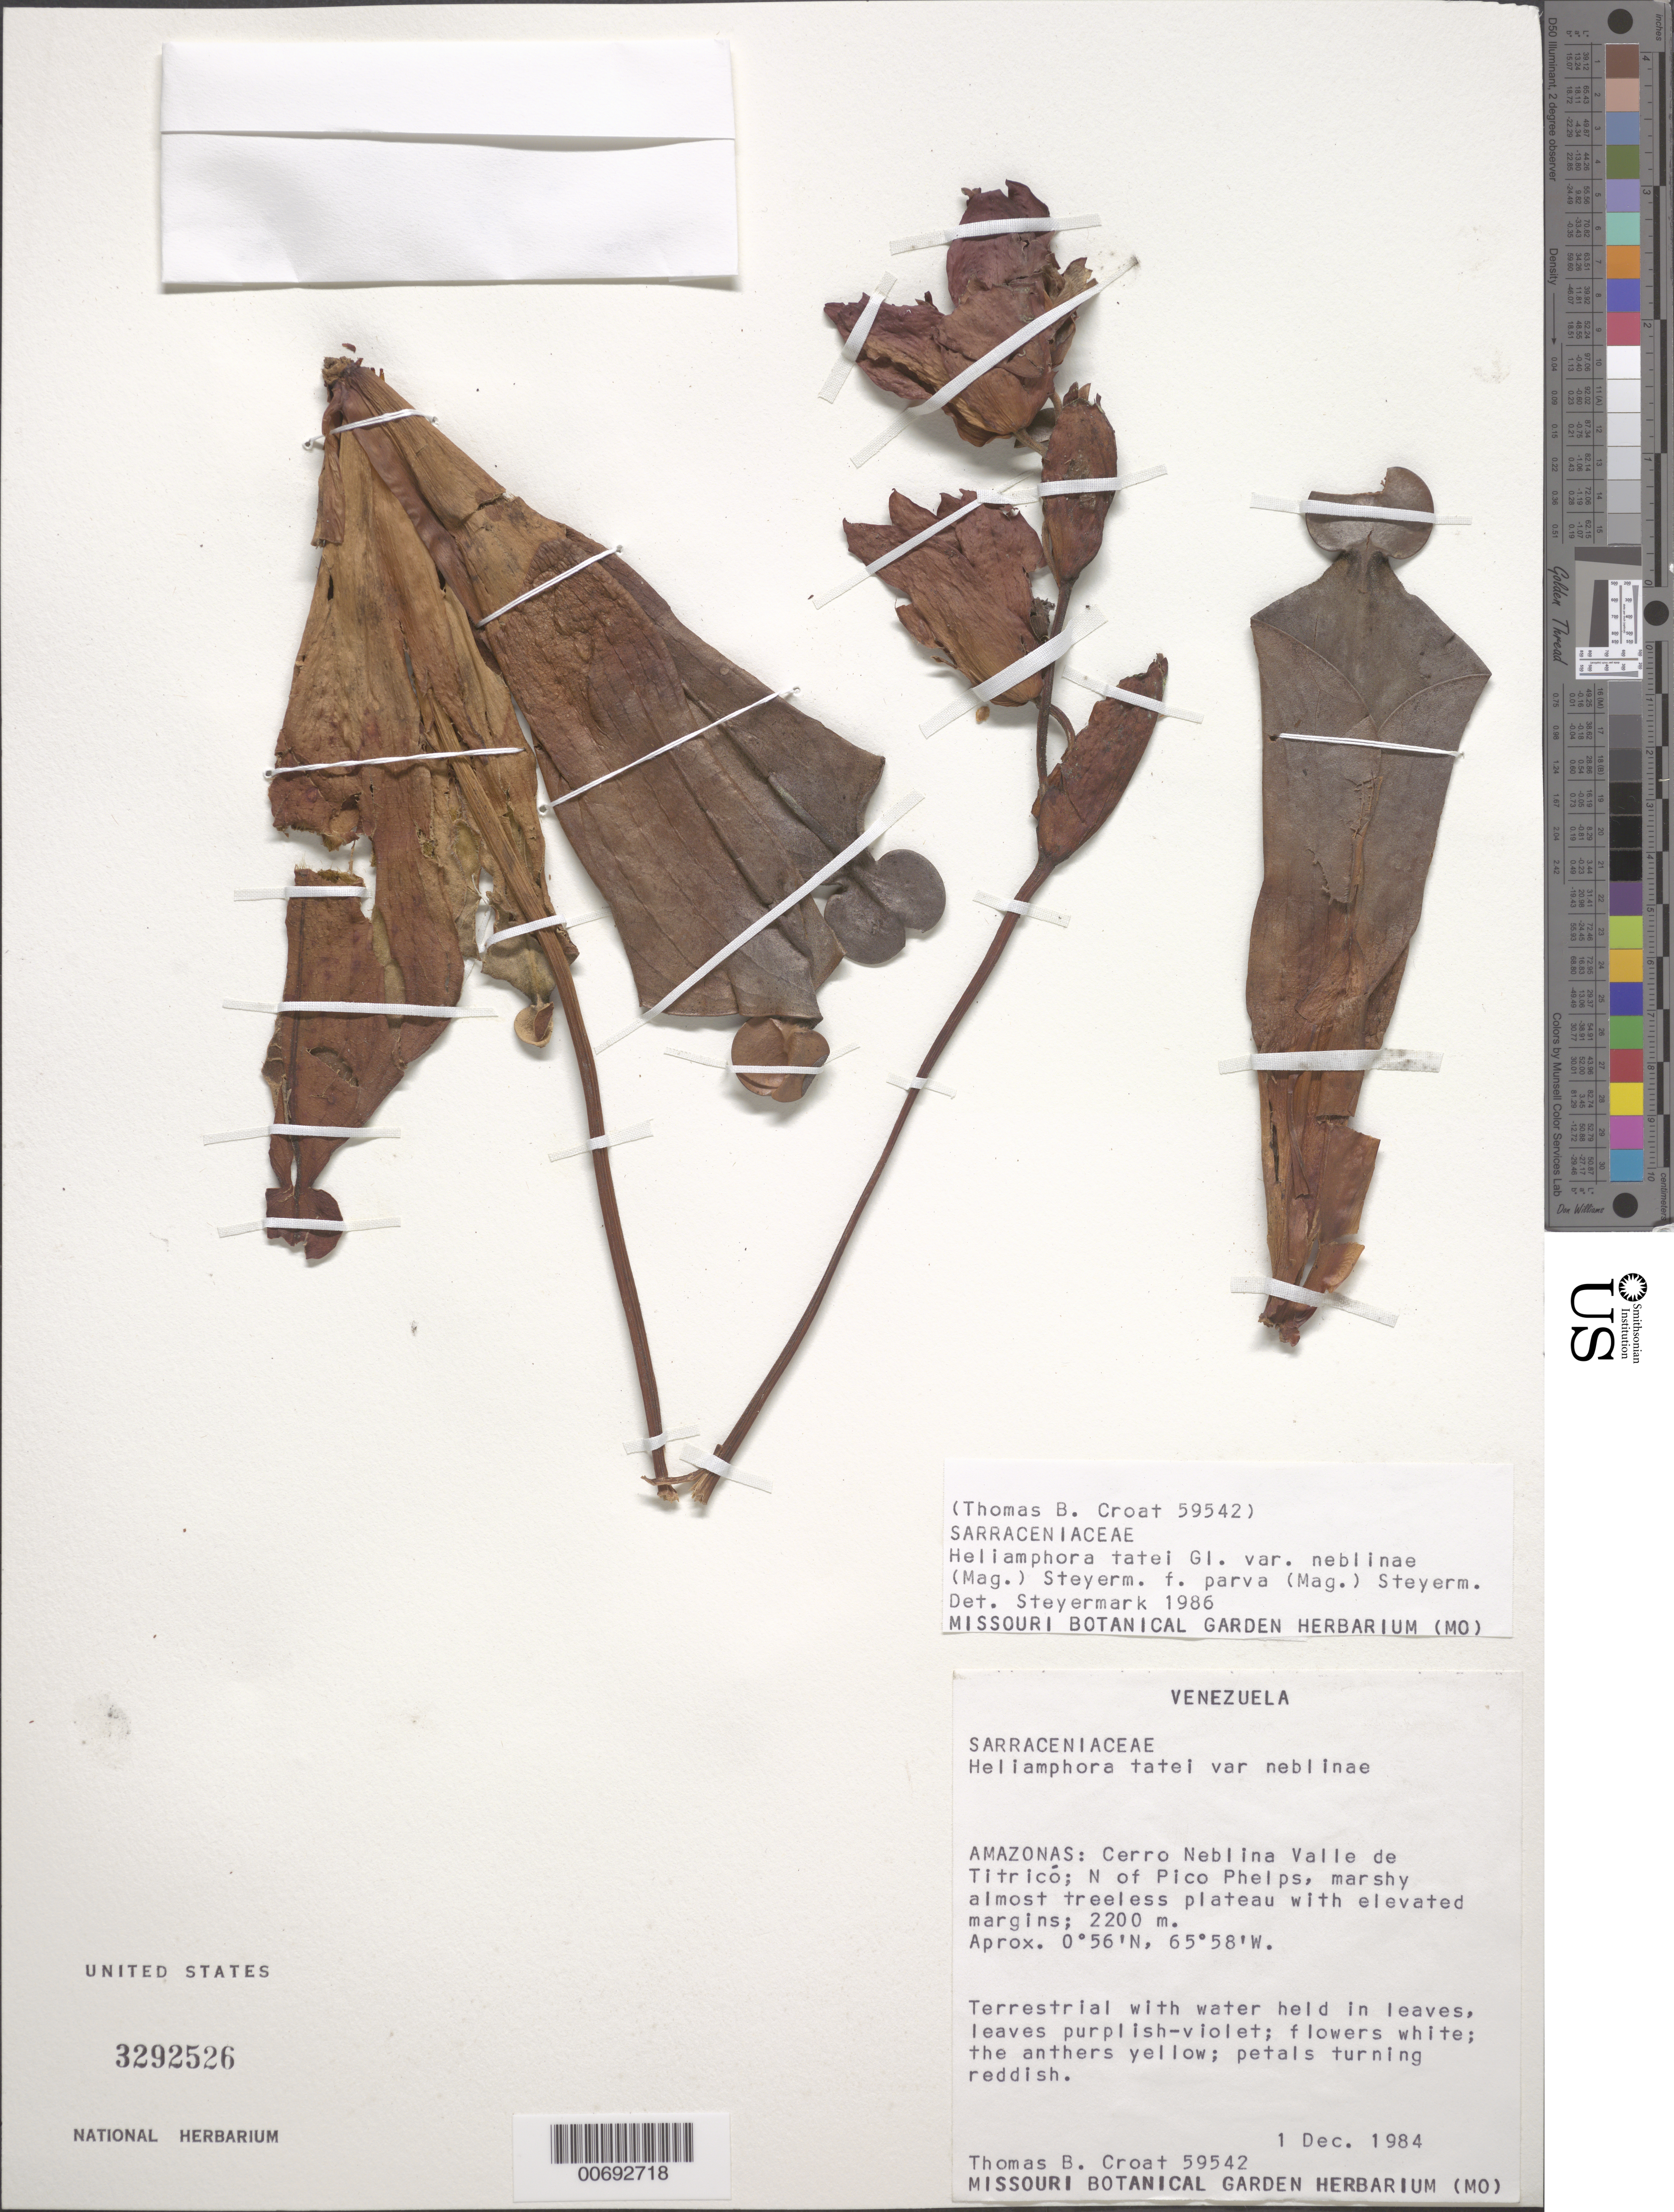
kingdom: Plantae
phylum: Tracheophyta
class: Magnoliopsida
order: Ericales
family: Sarraceniaceae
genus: Heliamphora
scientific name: Heliamphora tatei var. neblinae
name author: (Maguire) Steyerm.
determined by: Steyermark, Julian A., (VEN)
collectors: T. B. Croat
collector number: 59542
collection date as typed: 1-Dec-84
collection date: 1984-12-01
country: Venezuela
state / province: Amazonas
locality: Cerro Neblina Valle de Titrico, N of Pico Phelps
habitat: Marshy almost treeless plateau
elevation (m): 2200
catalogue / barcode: US 3292526